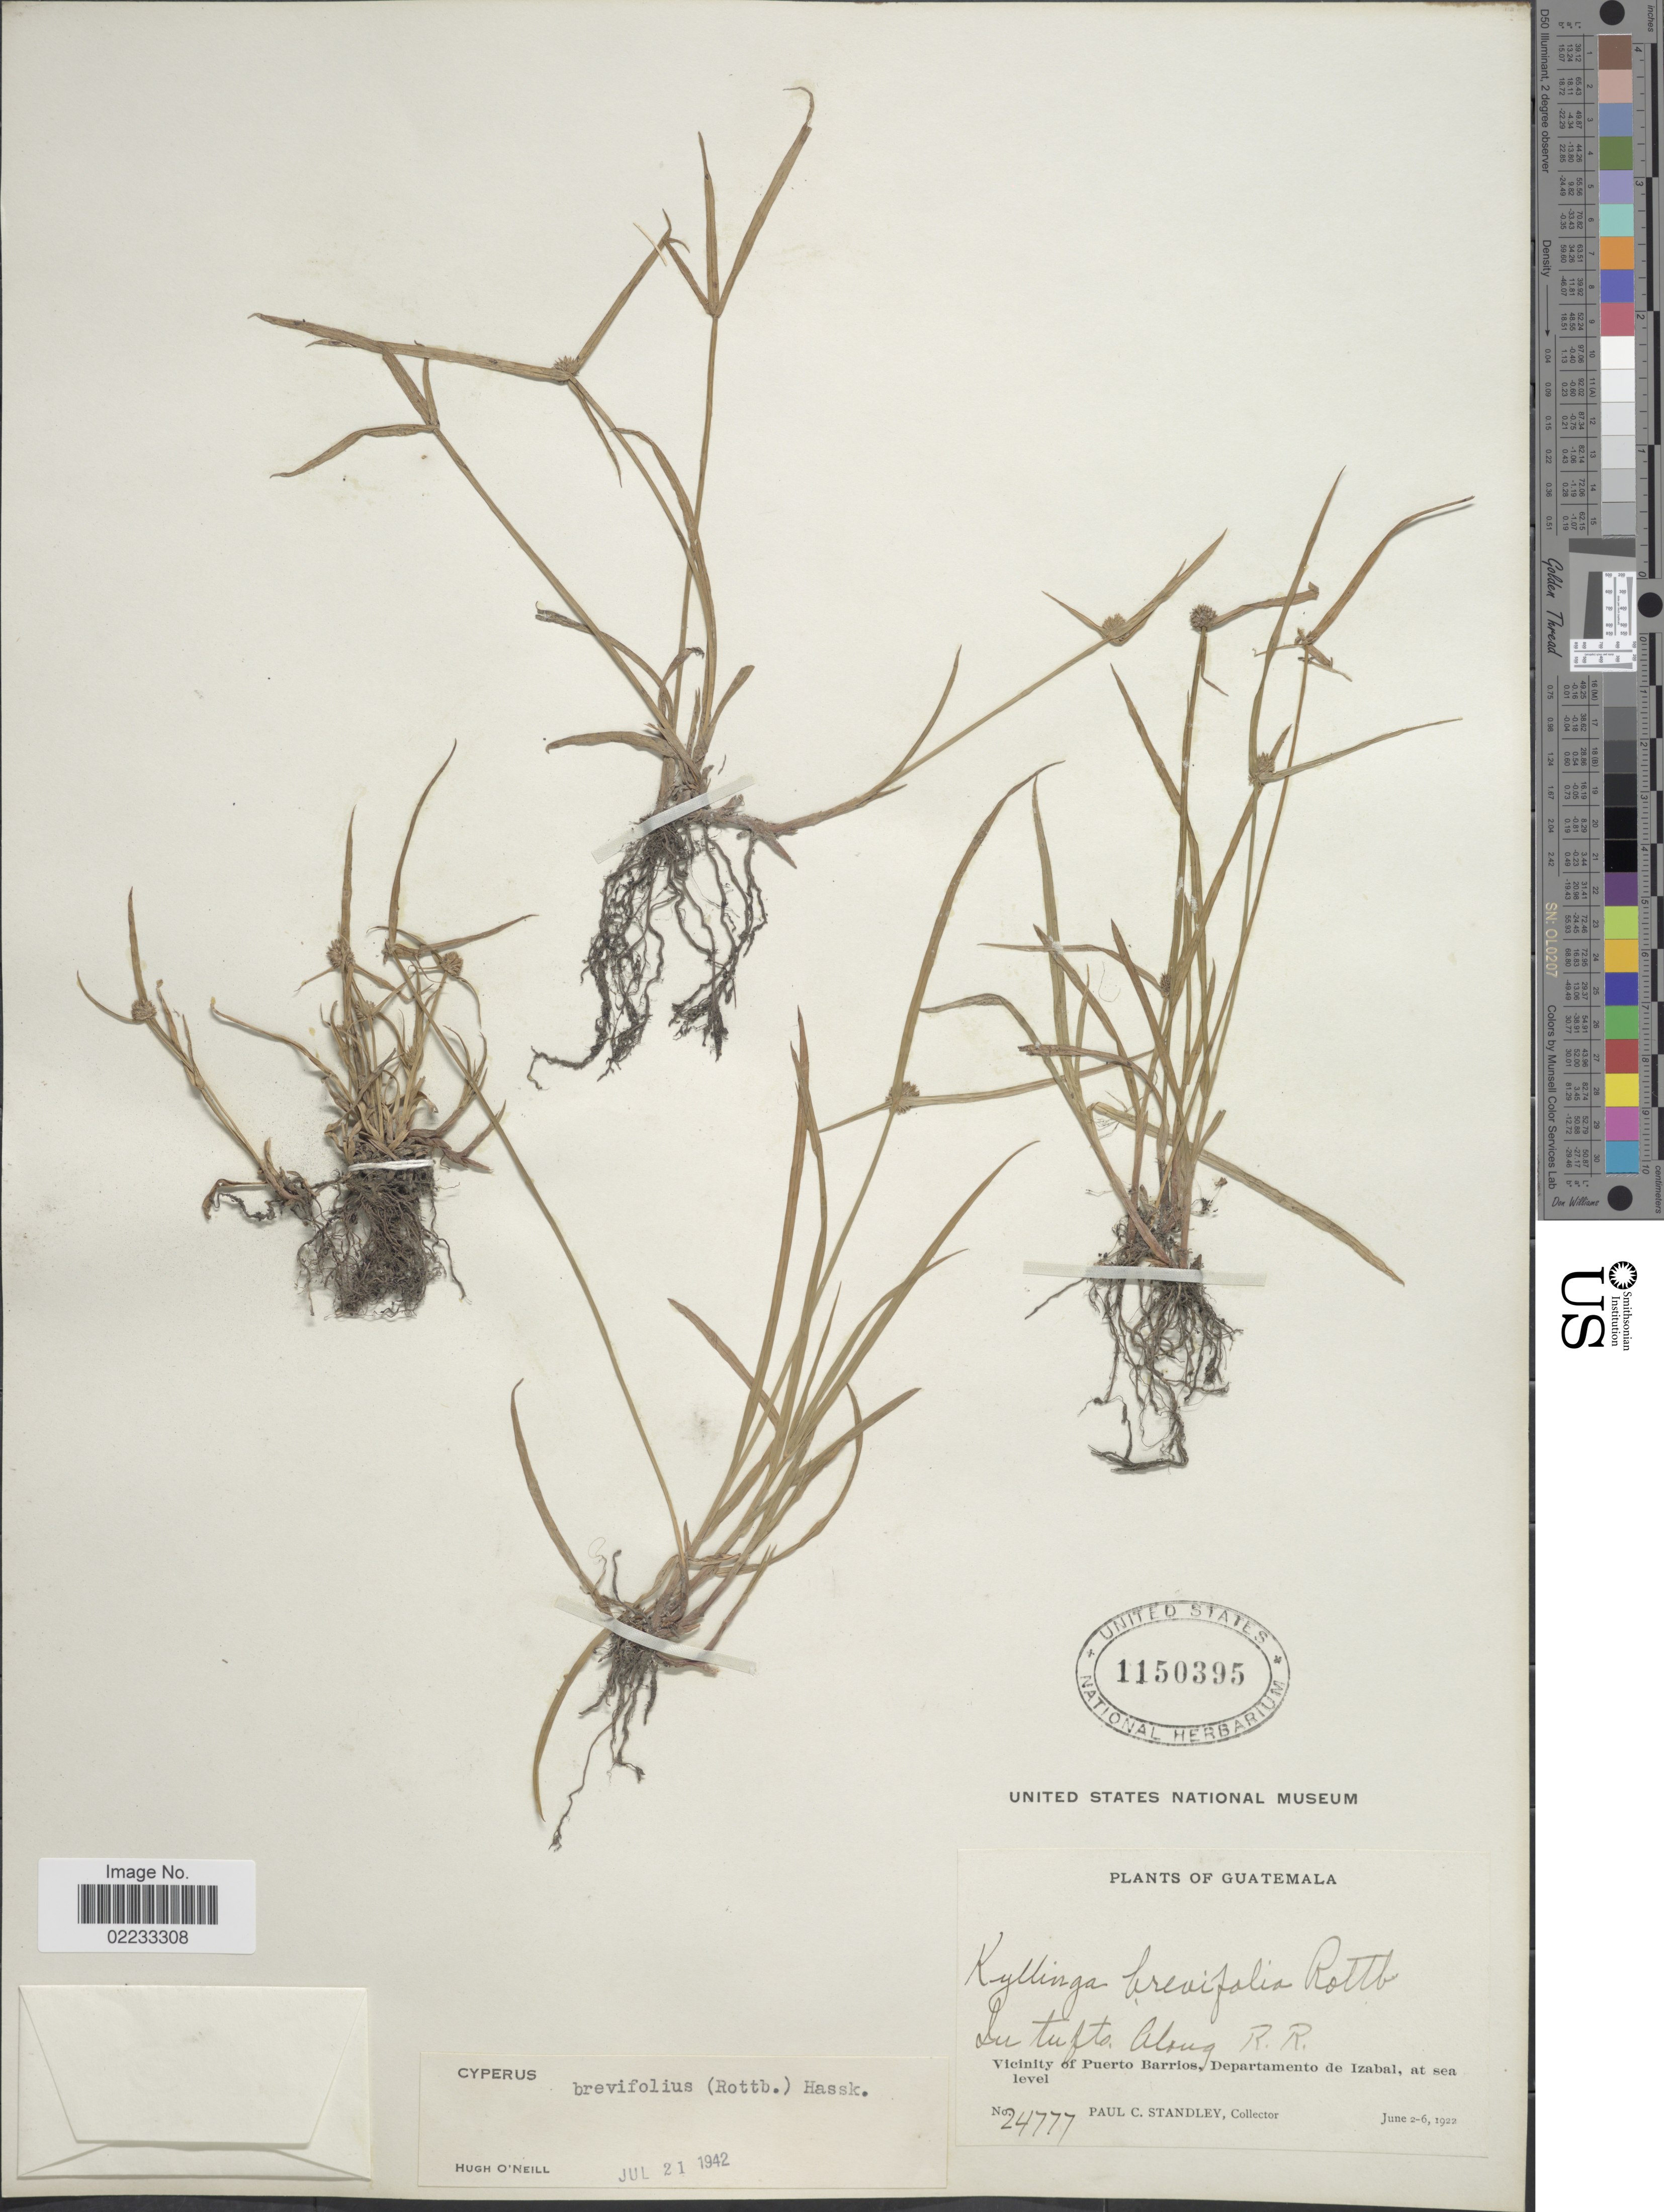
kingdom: Plantae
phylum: Tracheophyta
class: Liliopsida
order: Poales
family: Cyperaceae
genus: Cyperus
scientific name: Cyperus brevifolius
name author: (Rottb.) Hassk.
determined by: Strong, M. T., (US), Smithsonian Institution - National Museum of Natural History (UNITED STATES)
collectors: P. C. Standley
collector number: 24777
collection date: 1922-06-02/1922-06-06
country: Guatemala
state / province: Izabal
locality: In tufts along R.R., Vicinity of Puerto Barrios.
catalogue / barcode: US 1150395